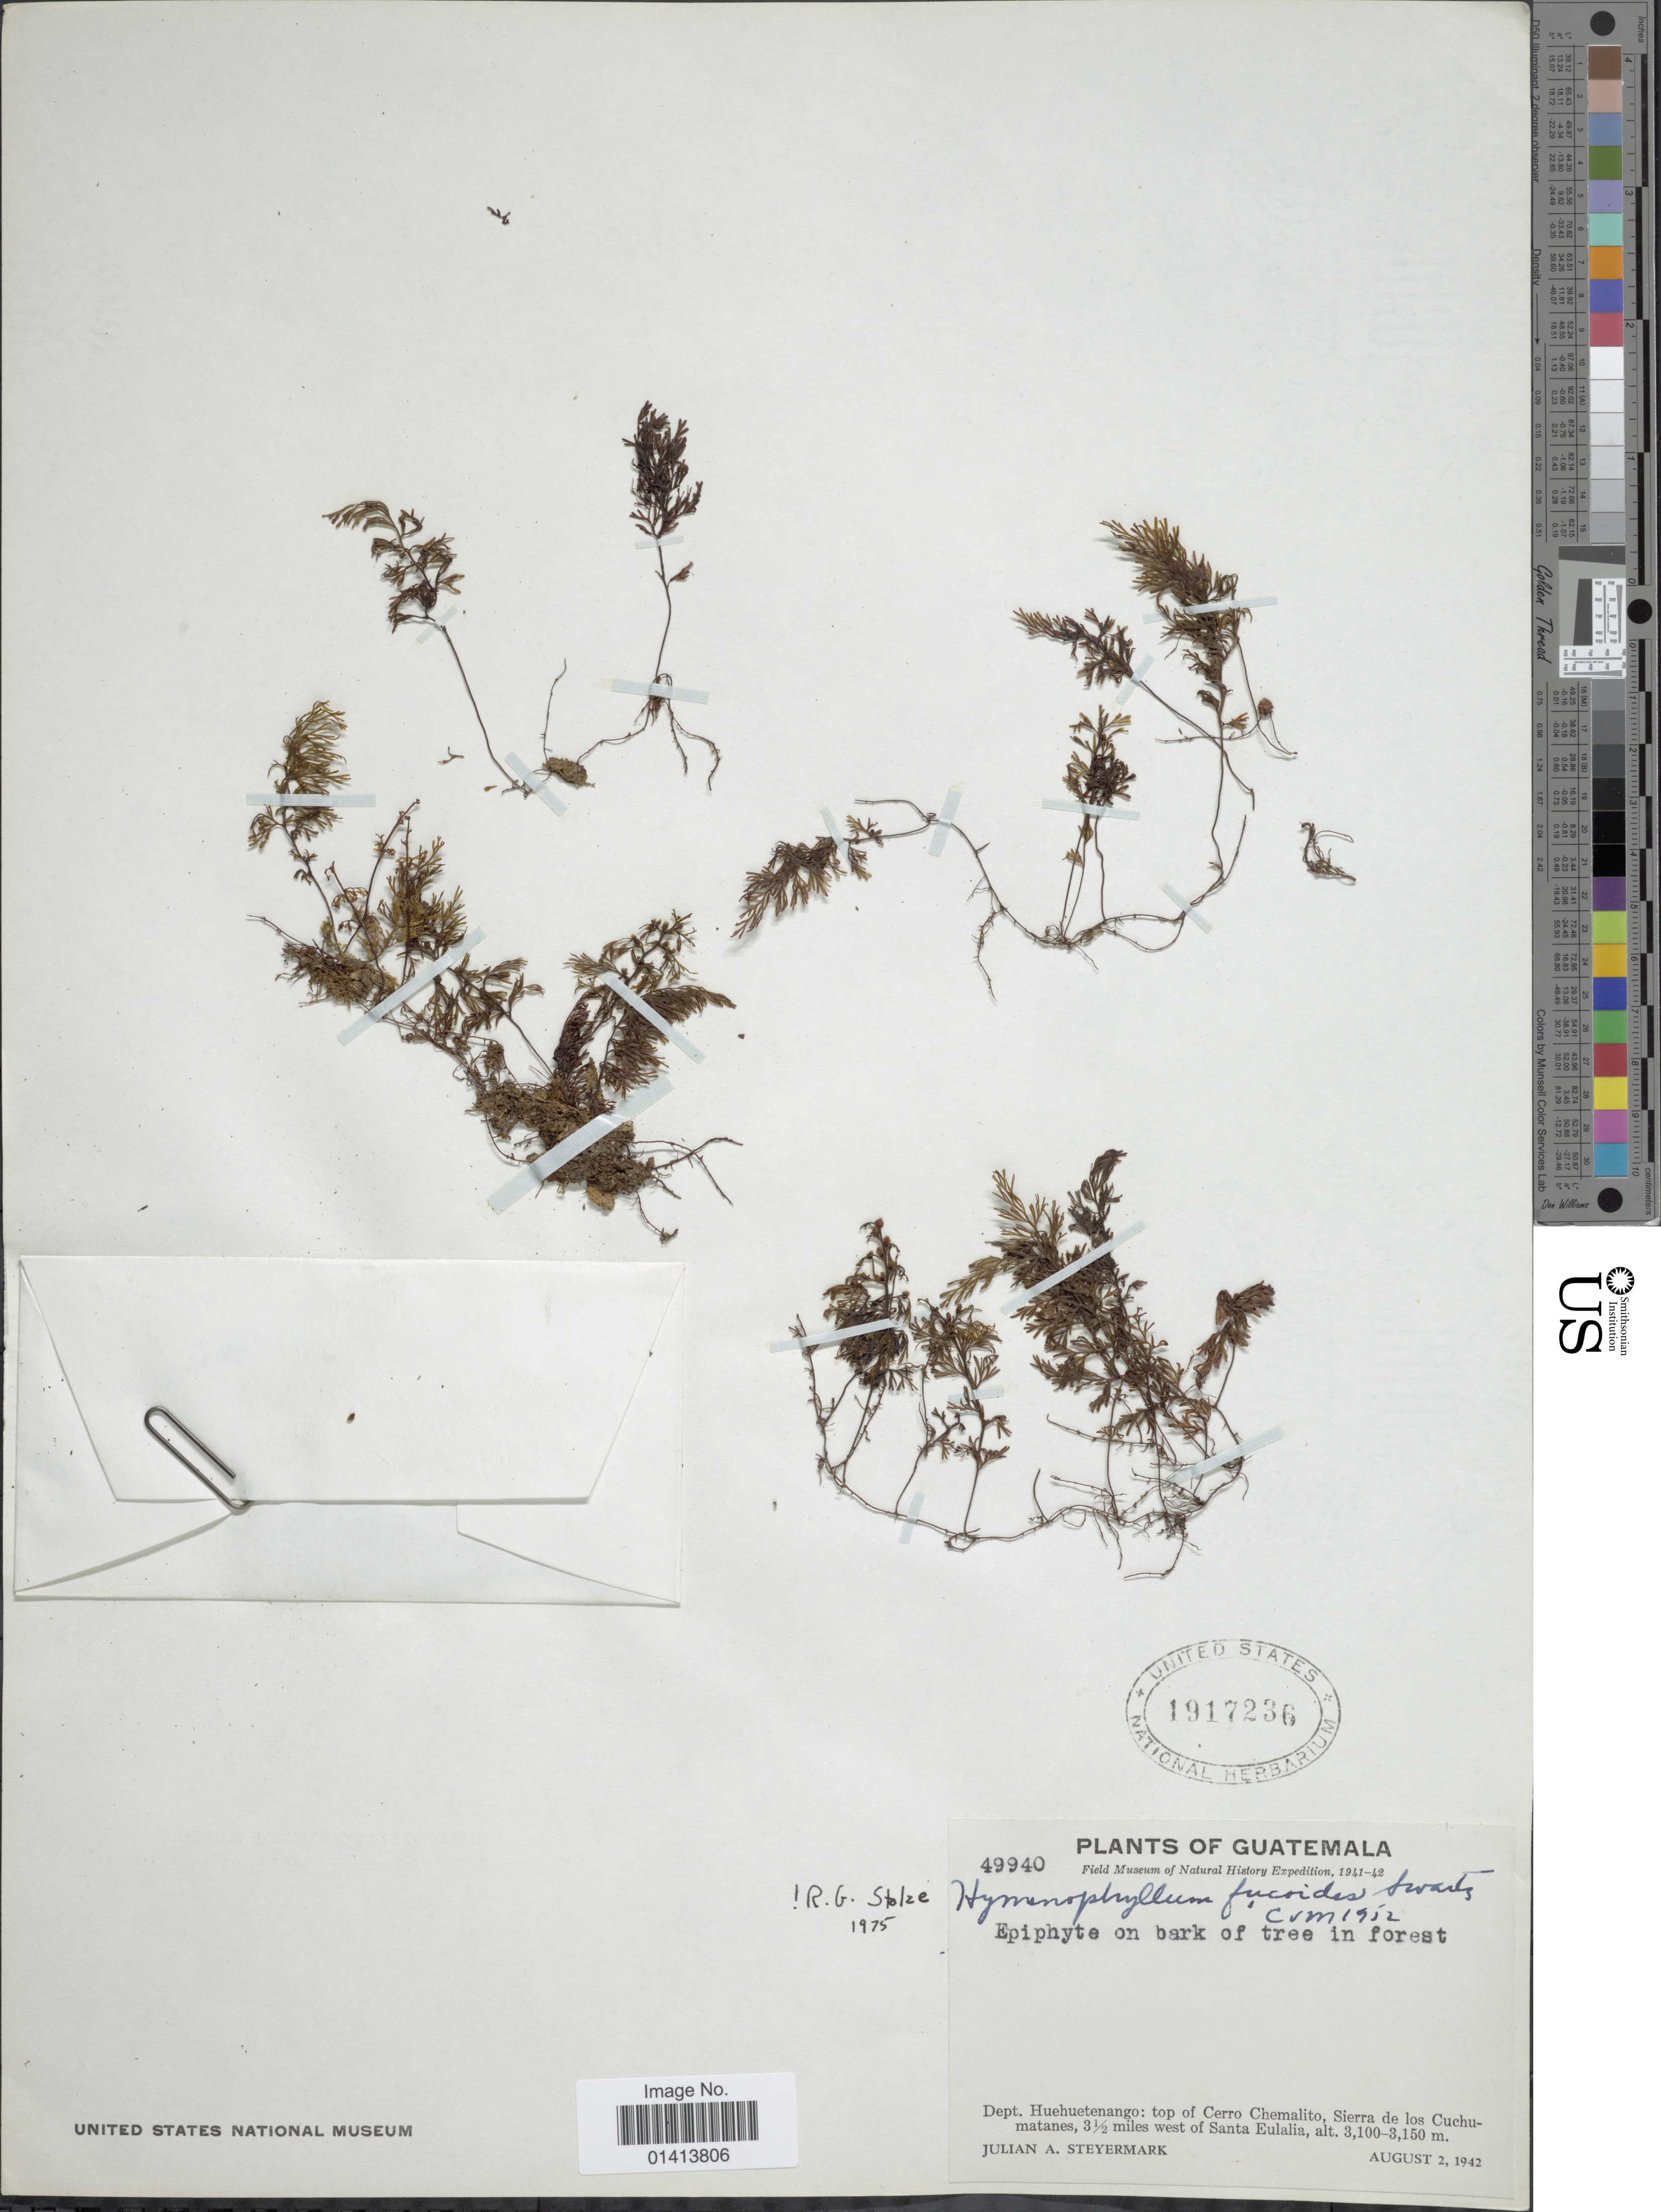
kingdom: Plantae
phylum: Tracheophyta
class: Polypodiopsida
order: Hymenophyllales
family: Hymenophyllaceae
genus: Hymenophyllum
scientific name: Hymenophyllum fucoides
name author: (Sw.) Sw.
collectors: J. Steyermark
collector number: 49940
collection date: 1942-08-02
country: Guatemala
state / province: Huehuetenango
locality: Dept. Huehuetenango: top of Cerro Chemalito, Sierra de los Cuchumatanes, 3½ miles west of Santa Eulalia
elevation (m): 3100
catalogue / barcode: US 1917236